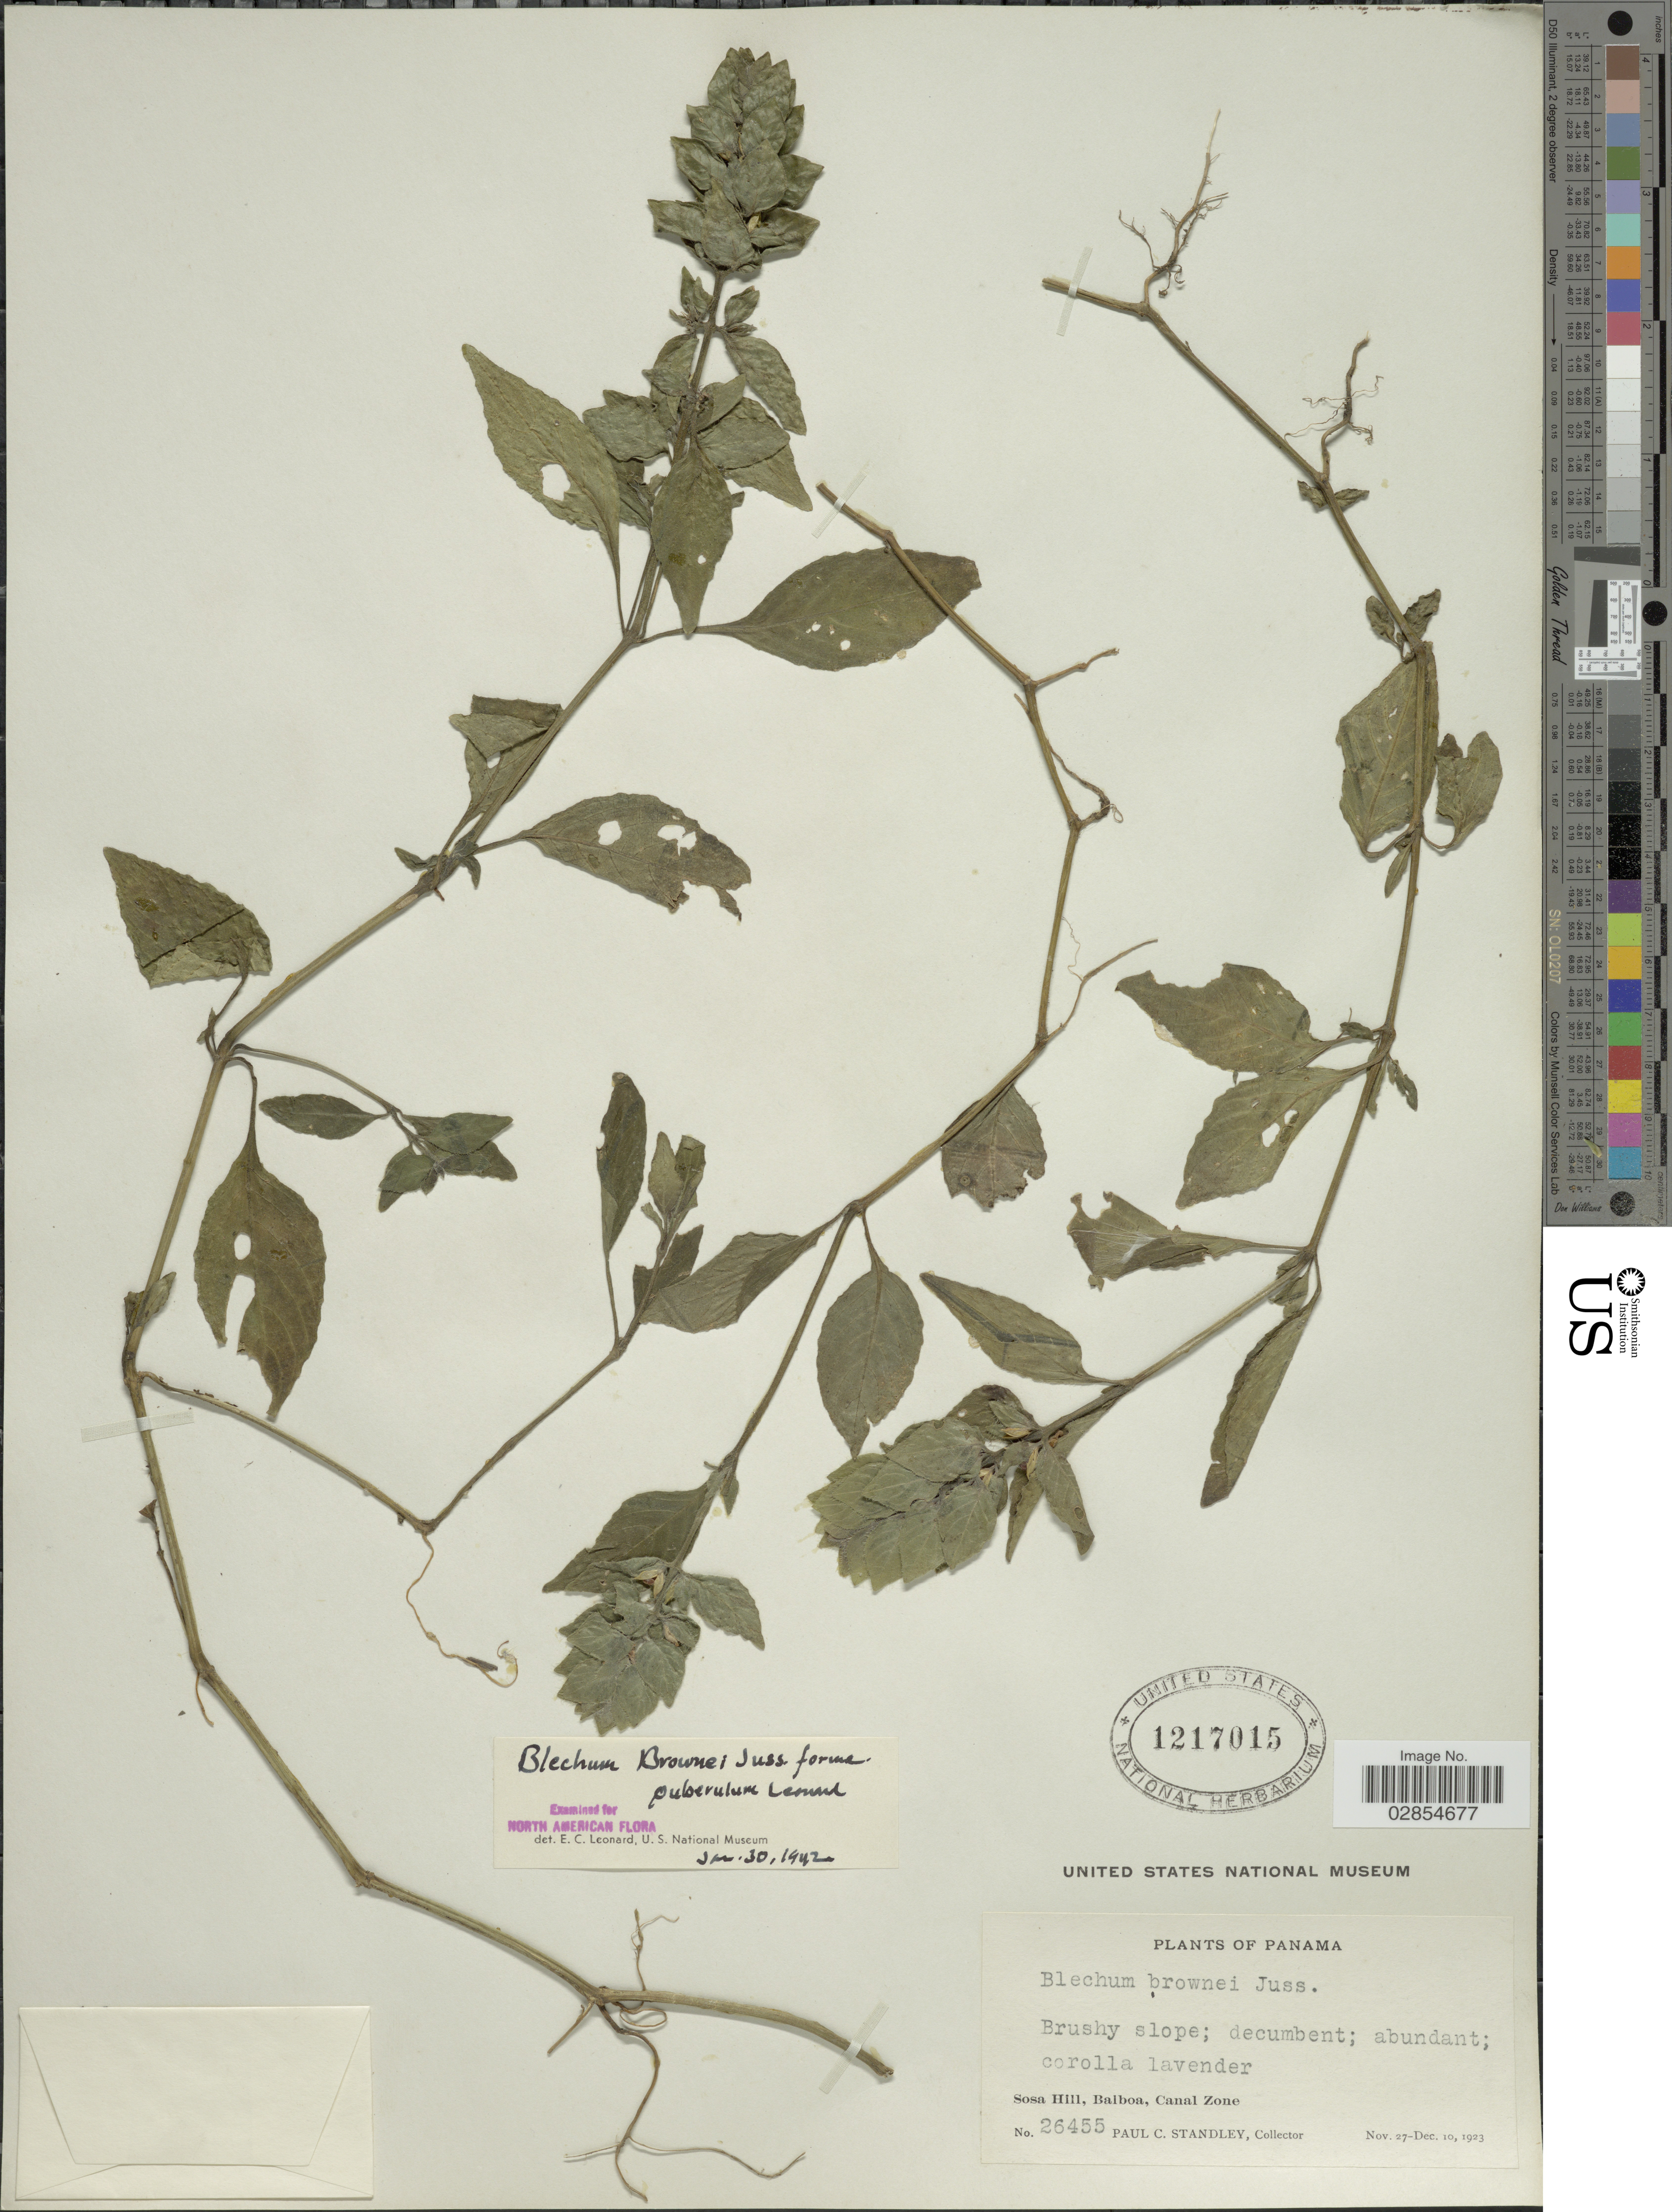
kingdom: Plantae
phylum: Tracheophyta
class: Magnoliopsida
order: Lamiales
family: Acanthaceae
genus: Blechum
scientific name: Blechum pyramidatum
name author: (Lam.) Urb.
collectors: P. C. Standley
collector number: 26455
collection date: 1923-11-27/1923-12-10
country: Panama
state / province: Colón / Panamá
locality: Sosa Hill, Balboa, Canal Zone.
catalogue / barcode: US 1217015